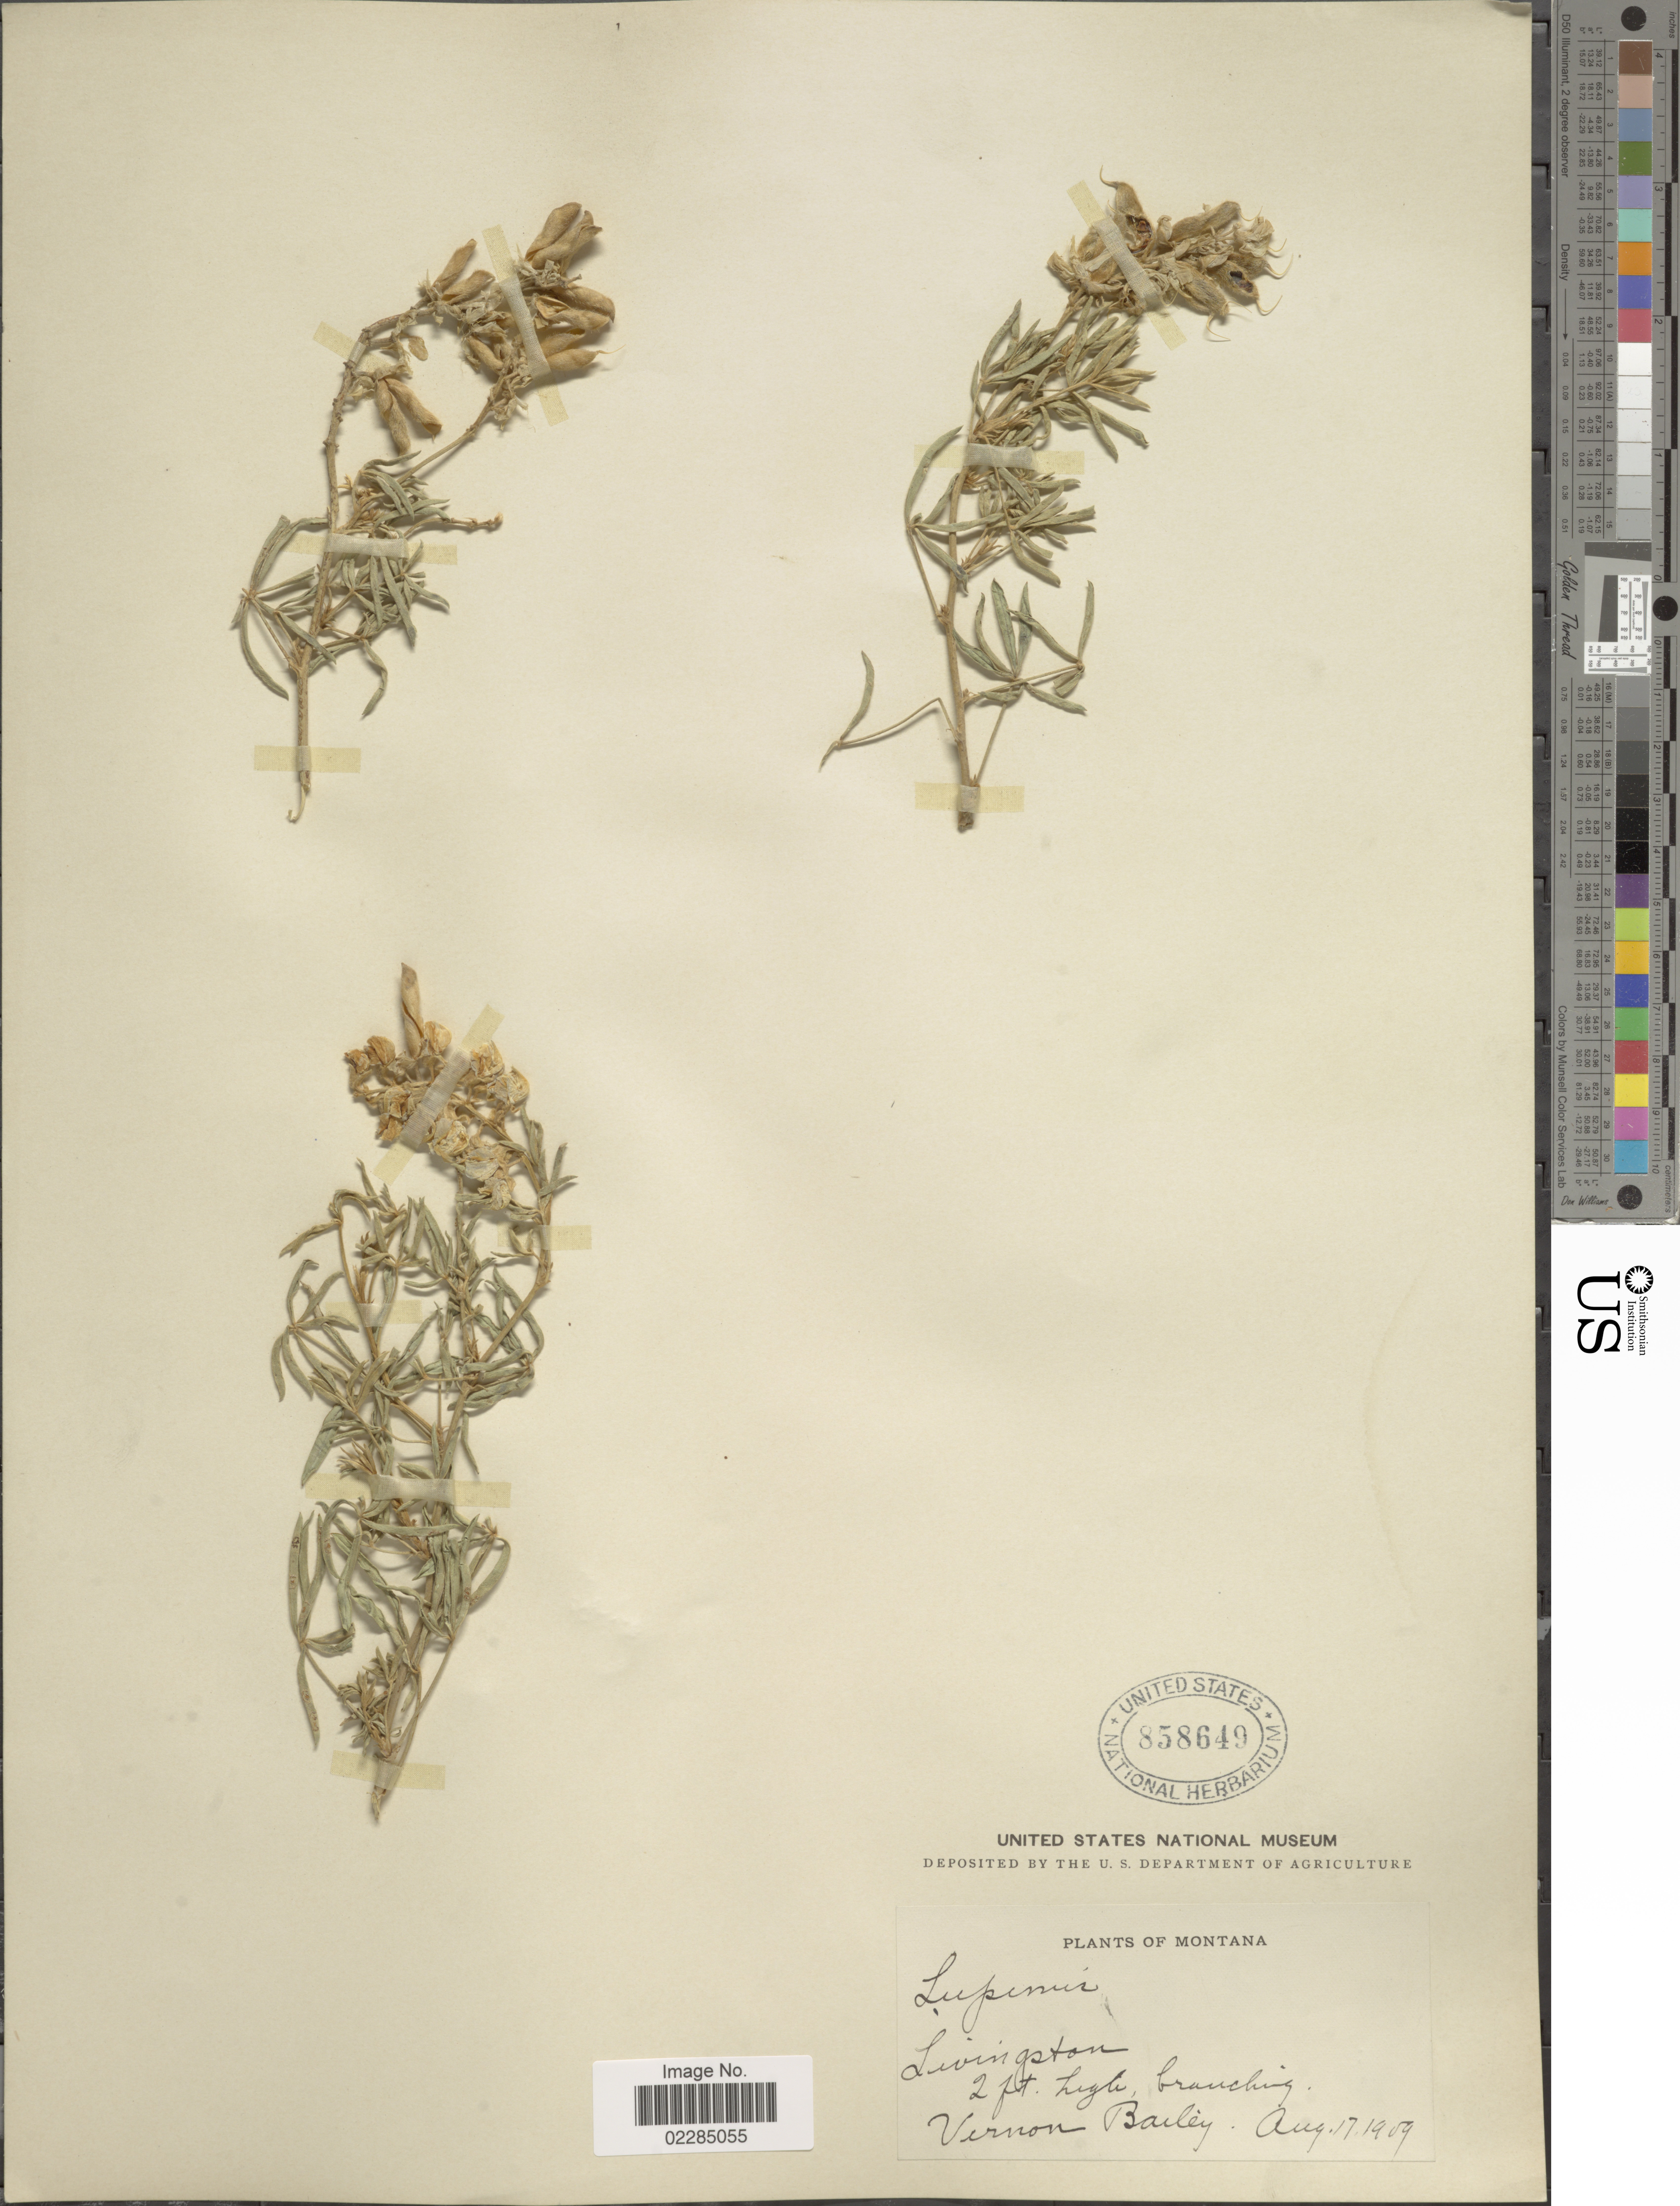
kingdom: Plantae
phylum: Tracheophyta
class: Magnoliopsida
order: Fabales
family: Fabaceae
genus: Lupinus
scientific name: Lupinus decumbens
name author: Torr.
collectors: V. O. Bailey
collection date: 1909-08-17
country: United States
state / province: Montana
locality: Livingston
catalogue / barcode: US 858649